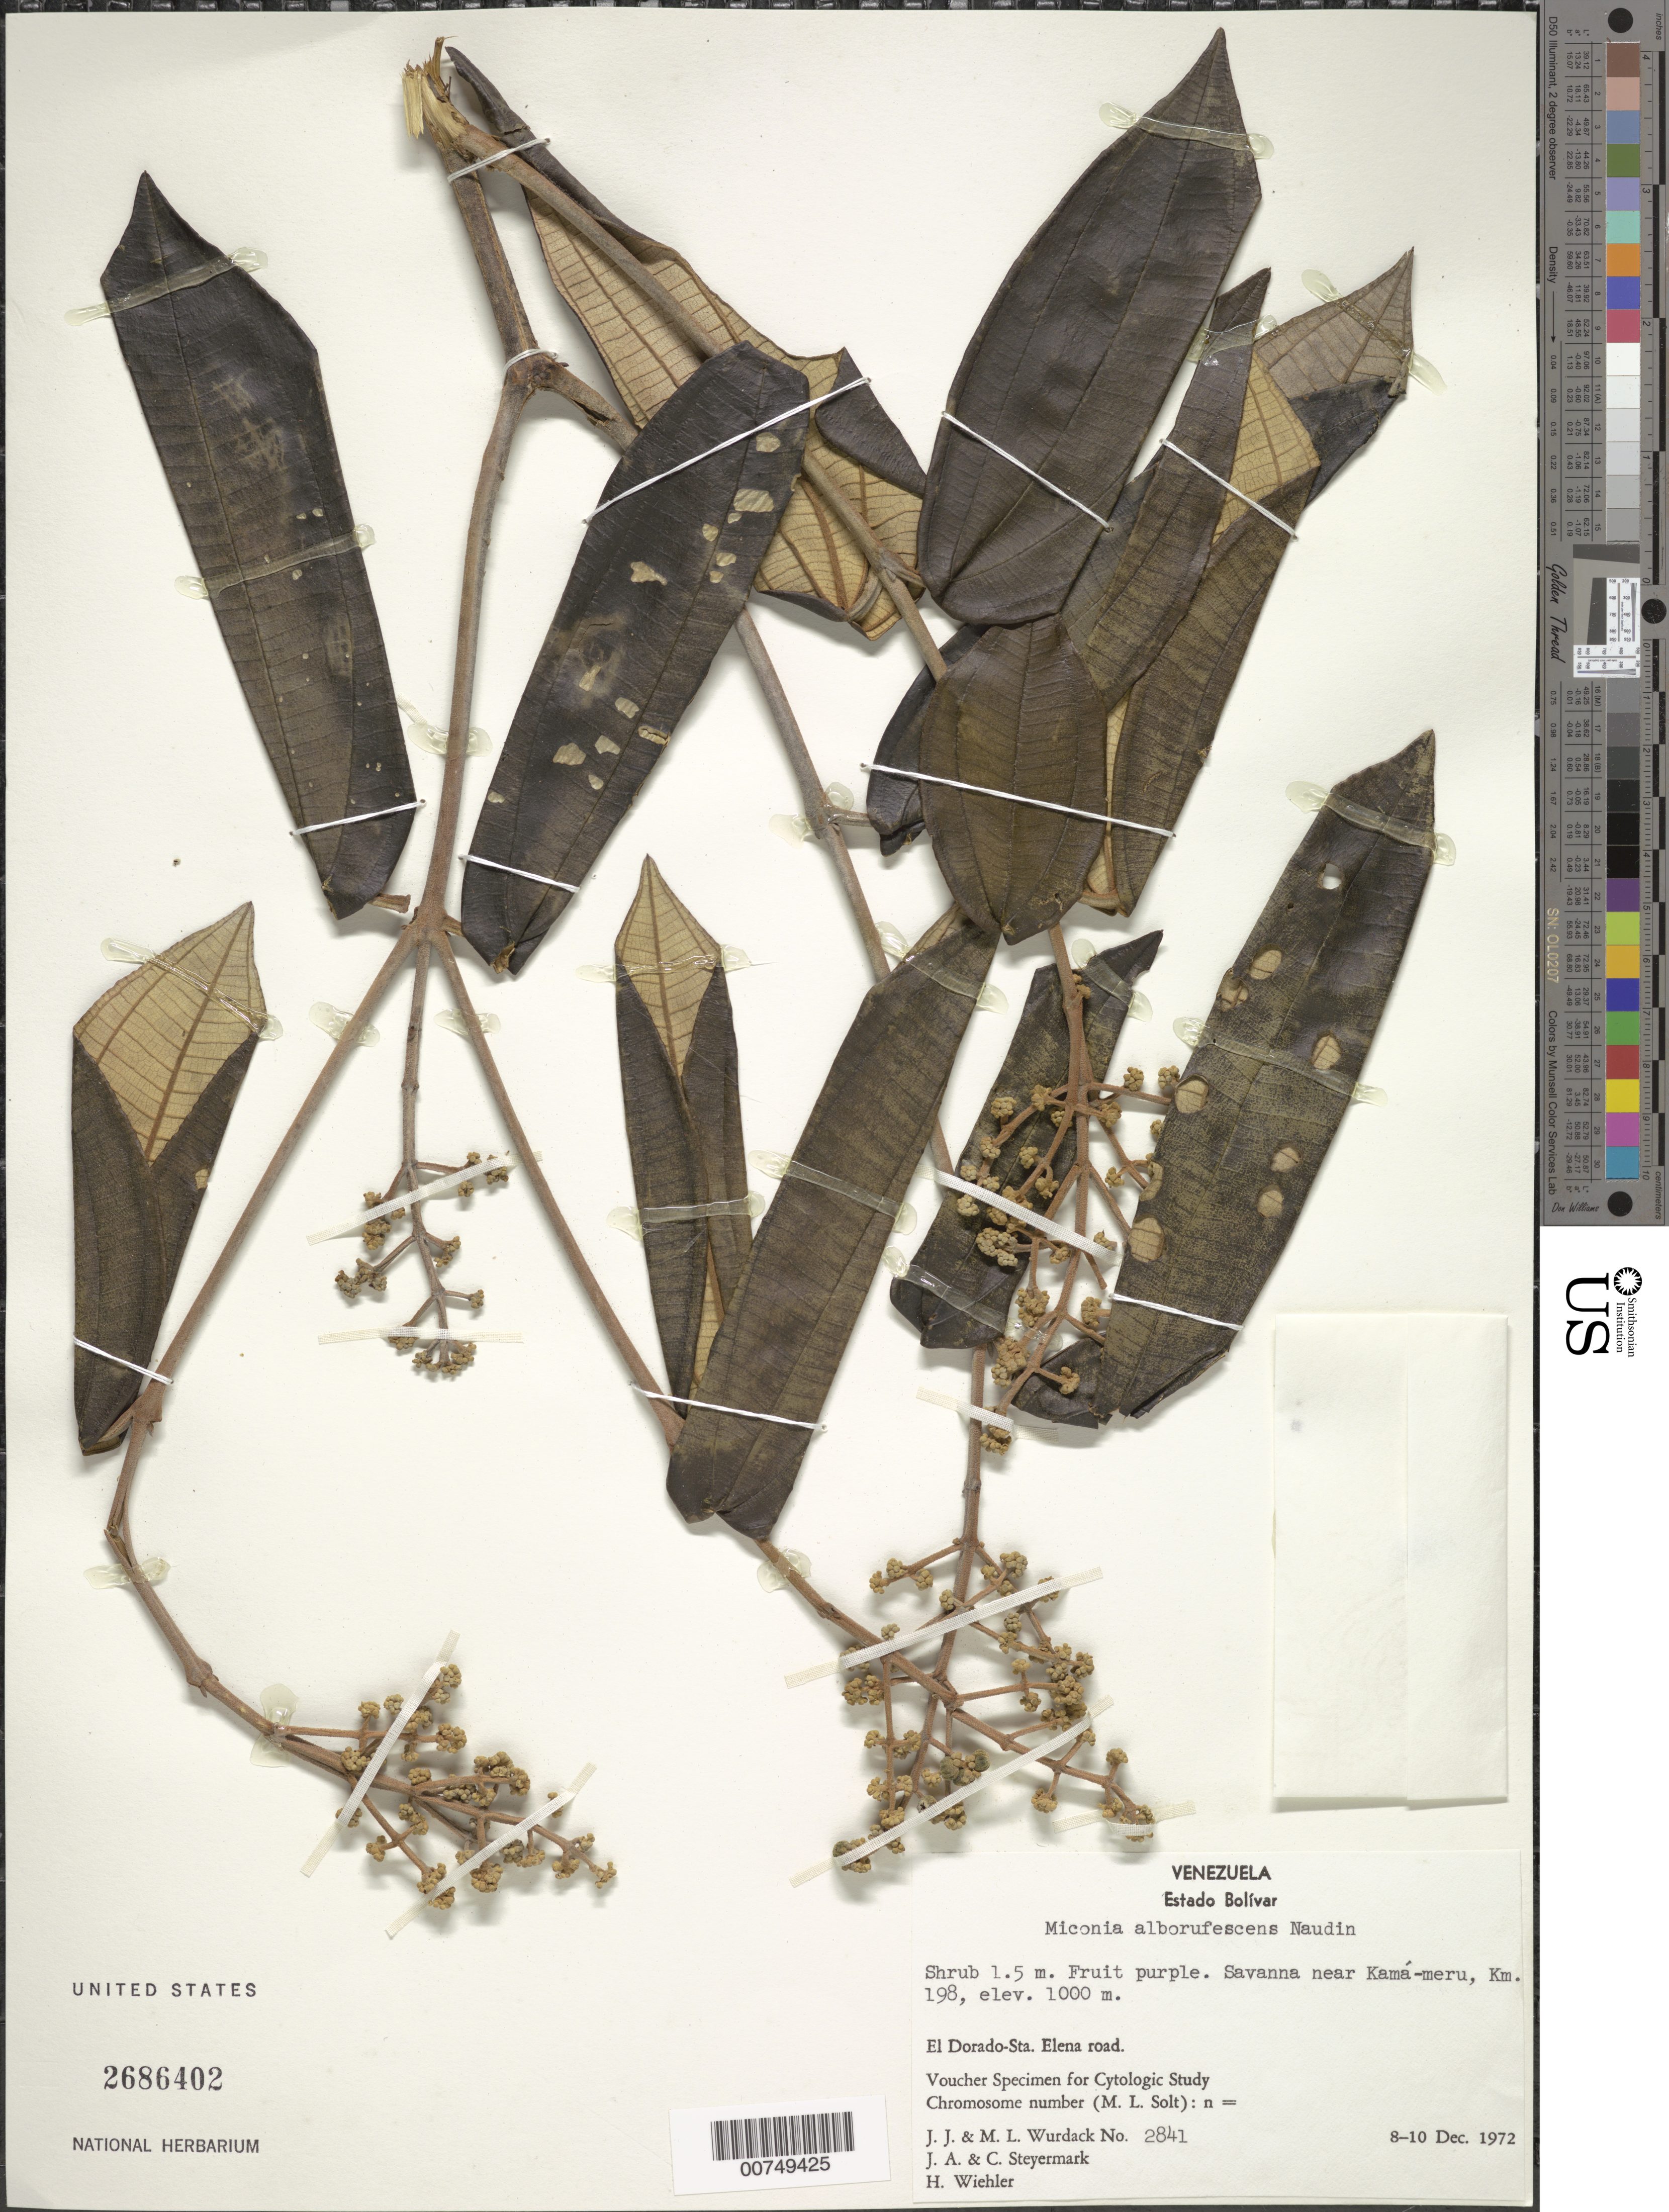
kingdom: Plantae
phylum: Tracheophyta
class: Magnoliopsida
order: Myrtales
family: Melastomataceae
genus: Miconia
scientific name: Miconia alborufescens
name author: Naudin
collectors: J. J. Wurdack, M. L. Wurdack, J. Steyermark & C. Steyermark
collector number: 2841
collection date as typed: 8-Dec-72 to 10-Dec-72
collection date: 1972-12-08/1972-12-10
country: Venezuela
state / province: Bolívar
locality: El Dorado to Sta. Elena road, near Kama-meru, km 198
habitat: Savanna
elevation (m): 1000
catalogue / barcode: US 2686402